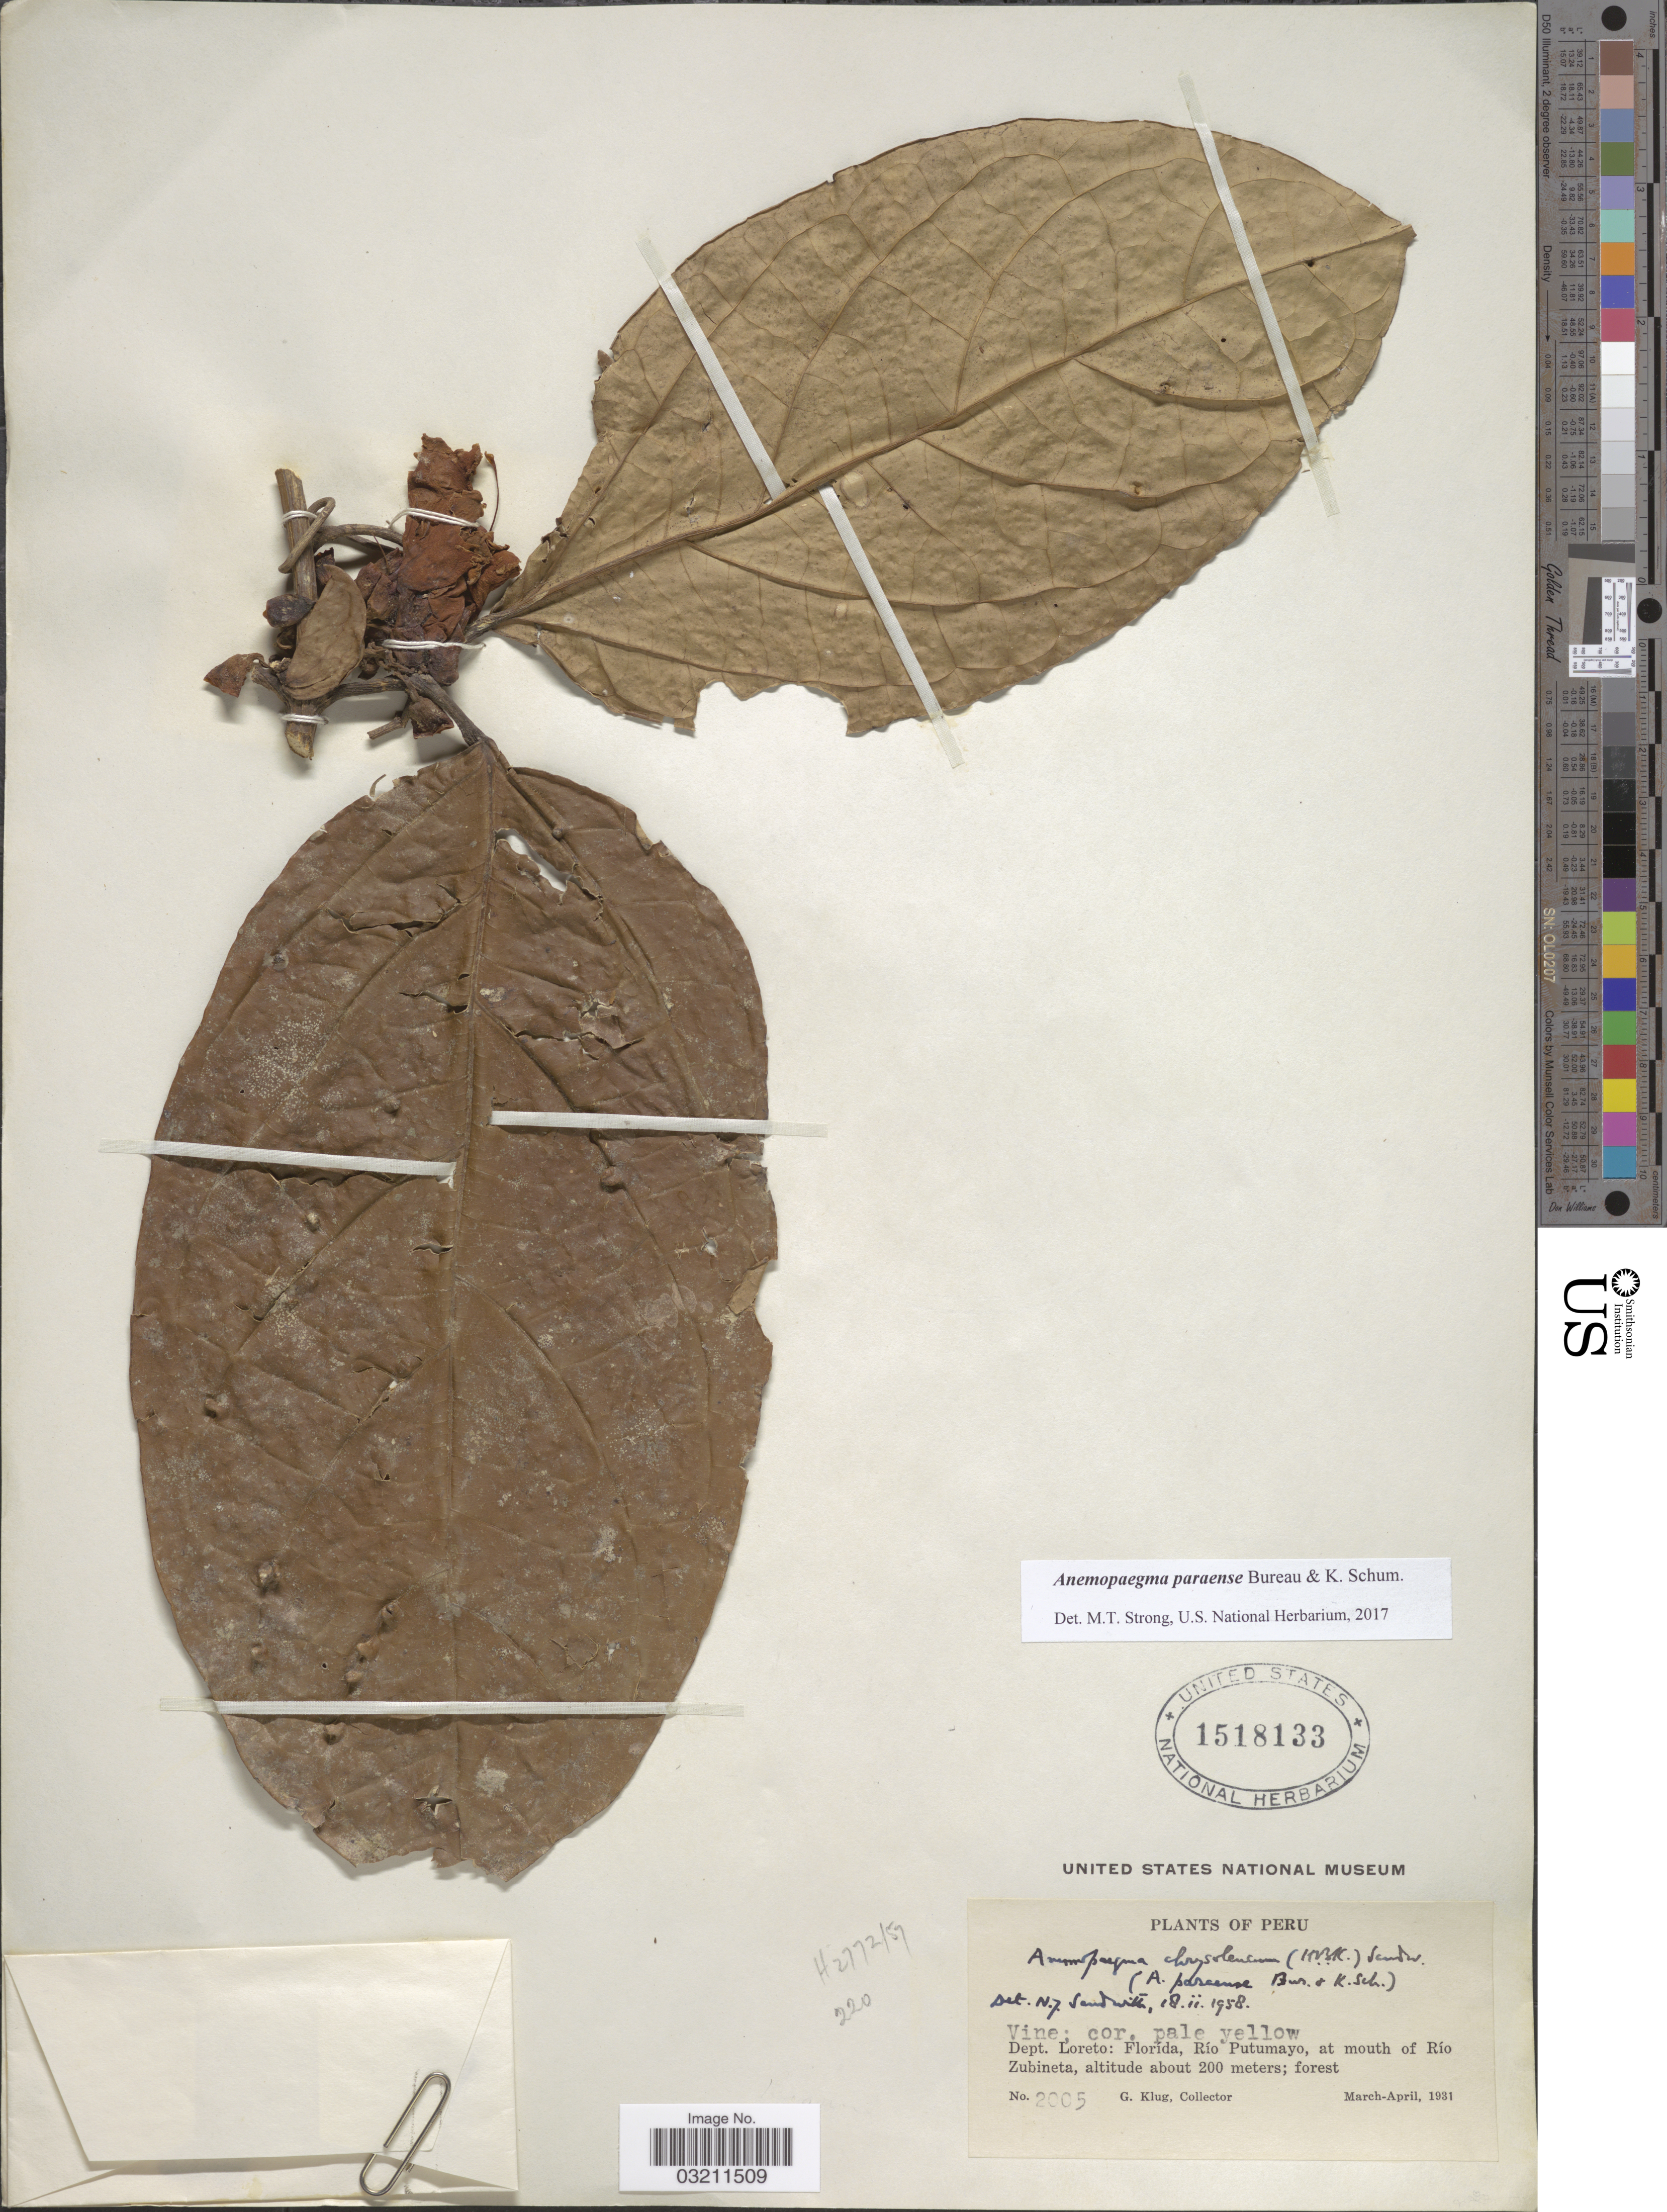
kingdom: Plantae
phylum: Tracheophyta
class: Magnoliopsida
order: Lamiales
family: Bignoniaceae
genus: Anemopaegma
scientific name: Anemopaegma paraense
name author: Bureau & K. Schum.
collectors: G. Klug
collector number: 2005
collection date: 1931-03/1931-04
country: Peru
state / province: Loreto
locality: Dept. Loreto: Florida, Río Putumayo, at mouth of Río Zubineta.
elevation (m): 200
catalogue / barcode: US 1518133